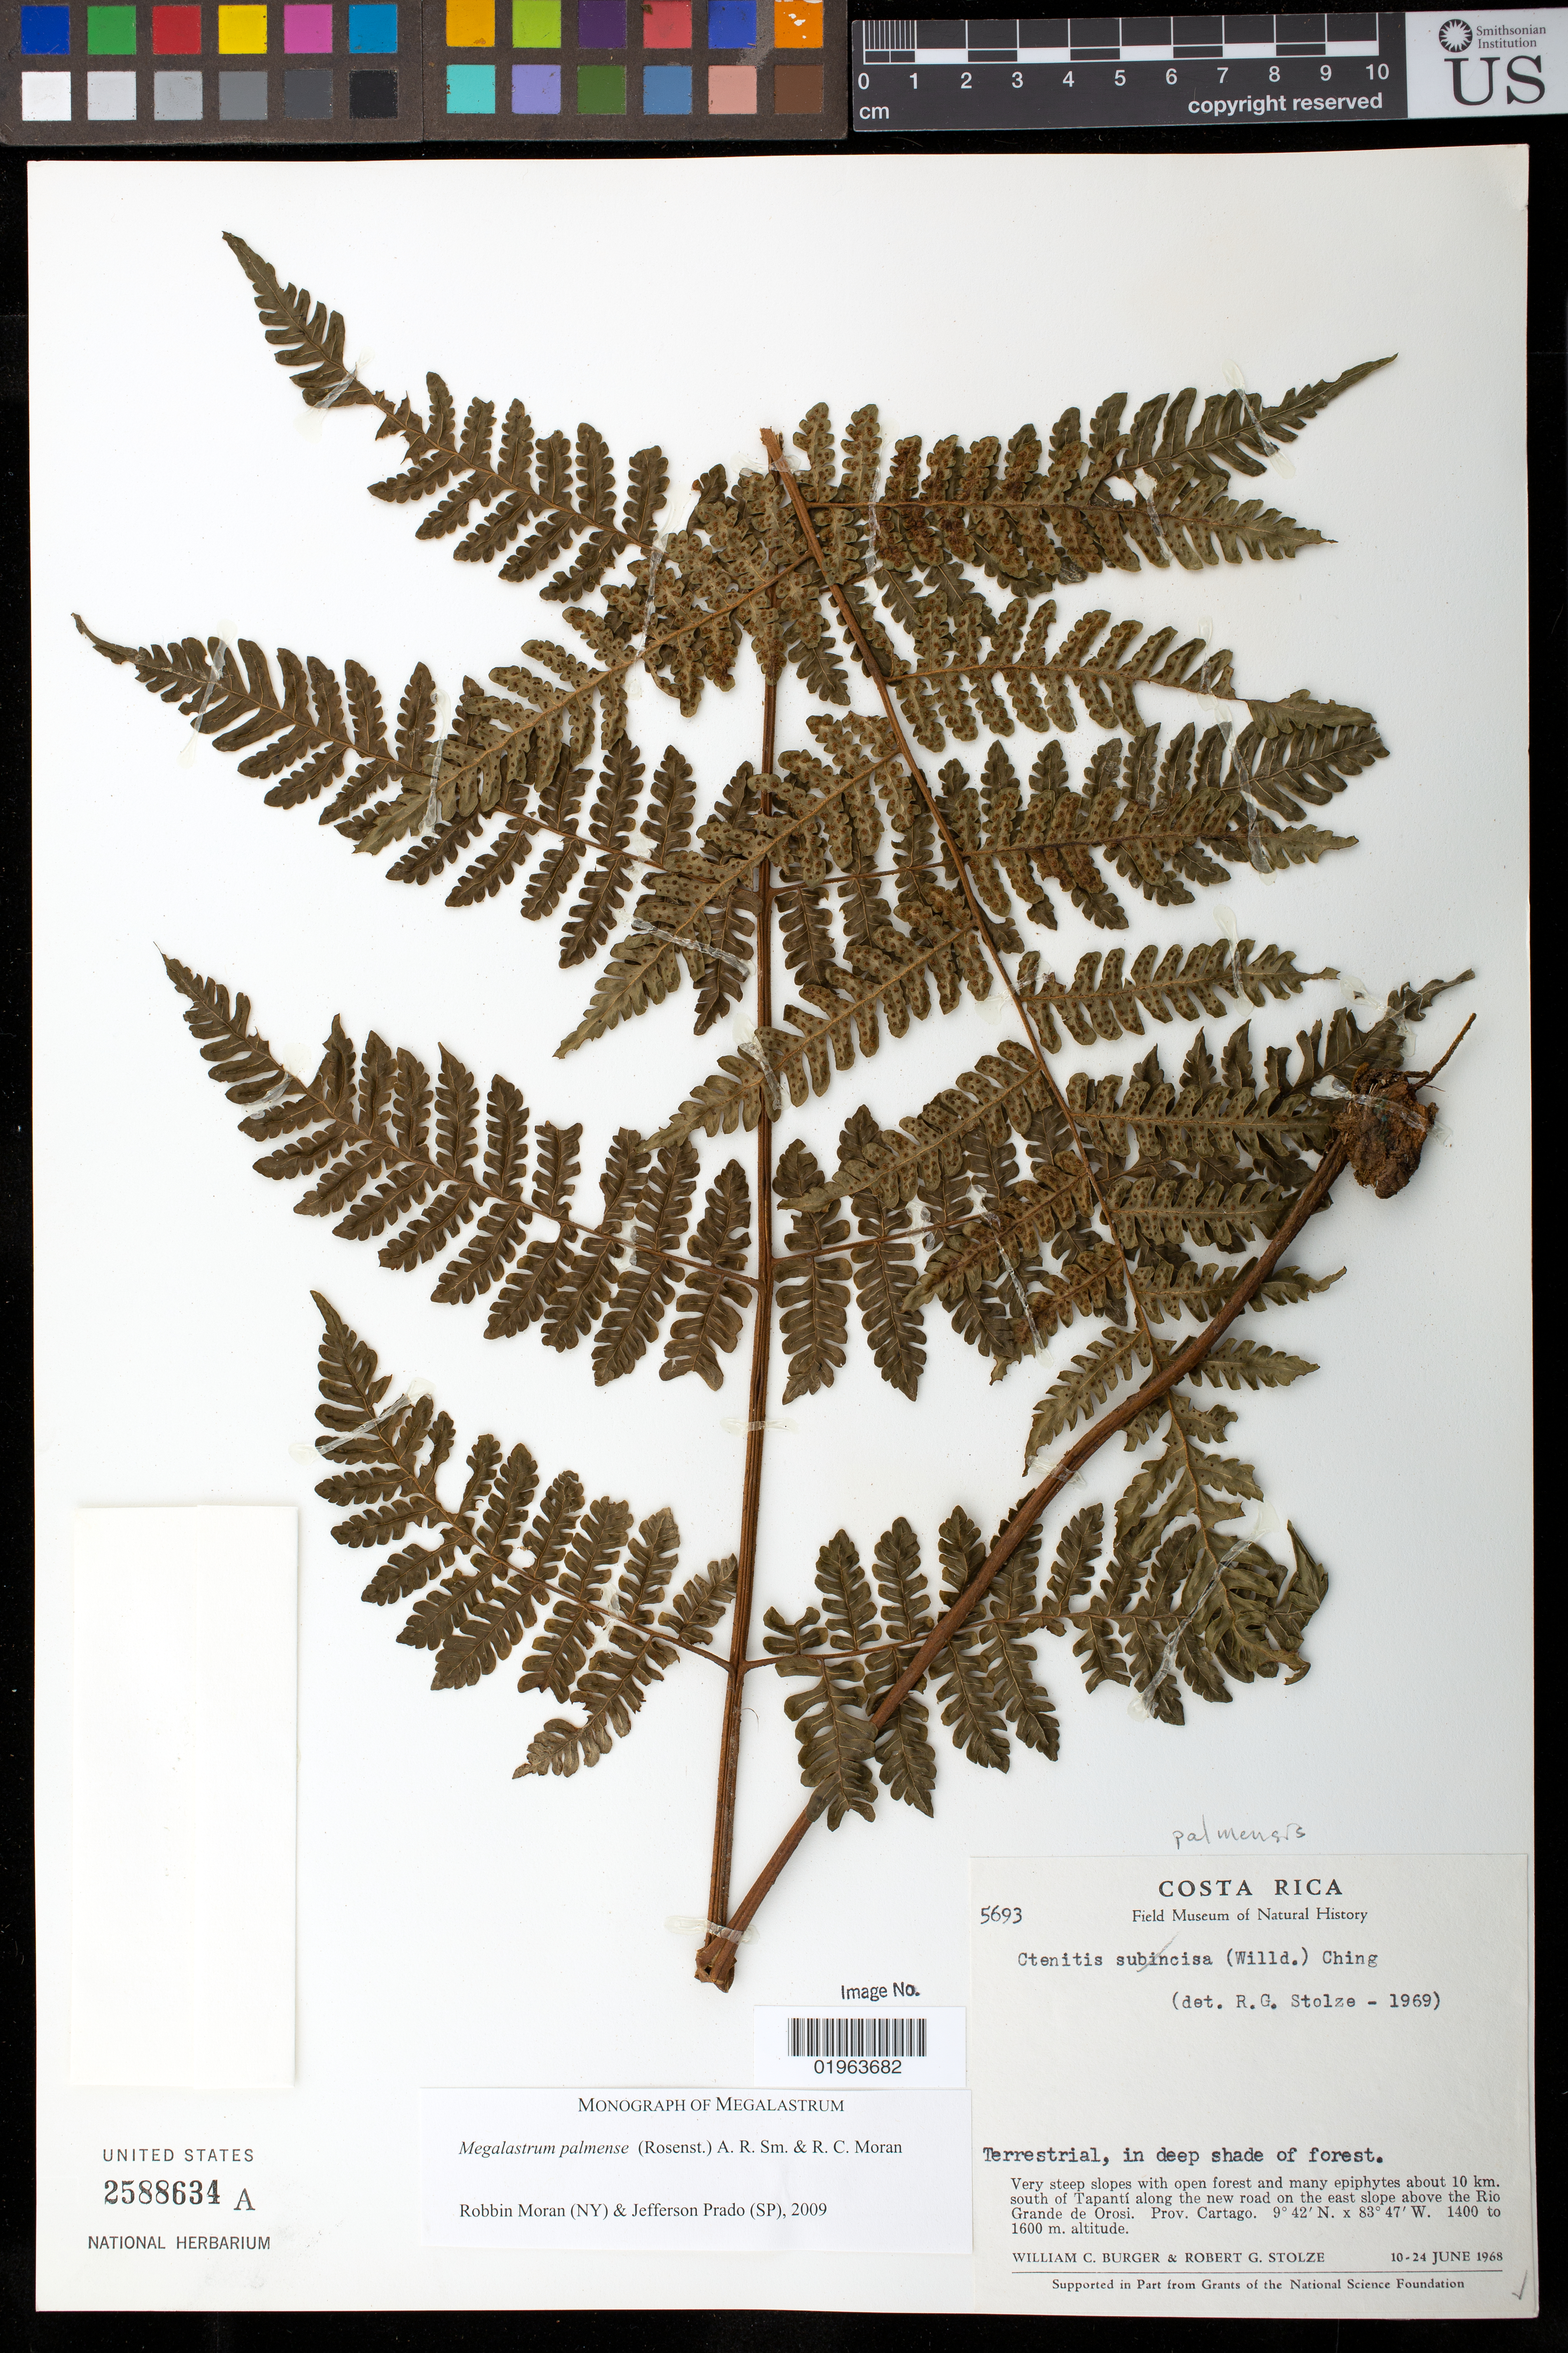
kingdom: Plantae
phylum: Tracheophyta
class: Polypodiopsida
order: Polypodiales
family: Dryopteridaceae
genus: Megalastrum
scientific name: Megalastrum palmense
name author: (Rosenst.) A.R. Sm. & R.C. Moran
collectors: W. Burger & R. G. Stolze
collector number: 5693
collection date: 1968-06-10/1968-06-24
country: Costa Rica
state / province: Cartago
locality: About 10 km. south of Tapantí along the new road on the east slope above the Rio Grande de Orosi.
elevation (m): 1400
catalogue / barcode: US 2588634